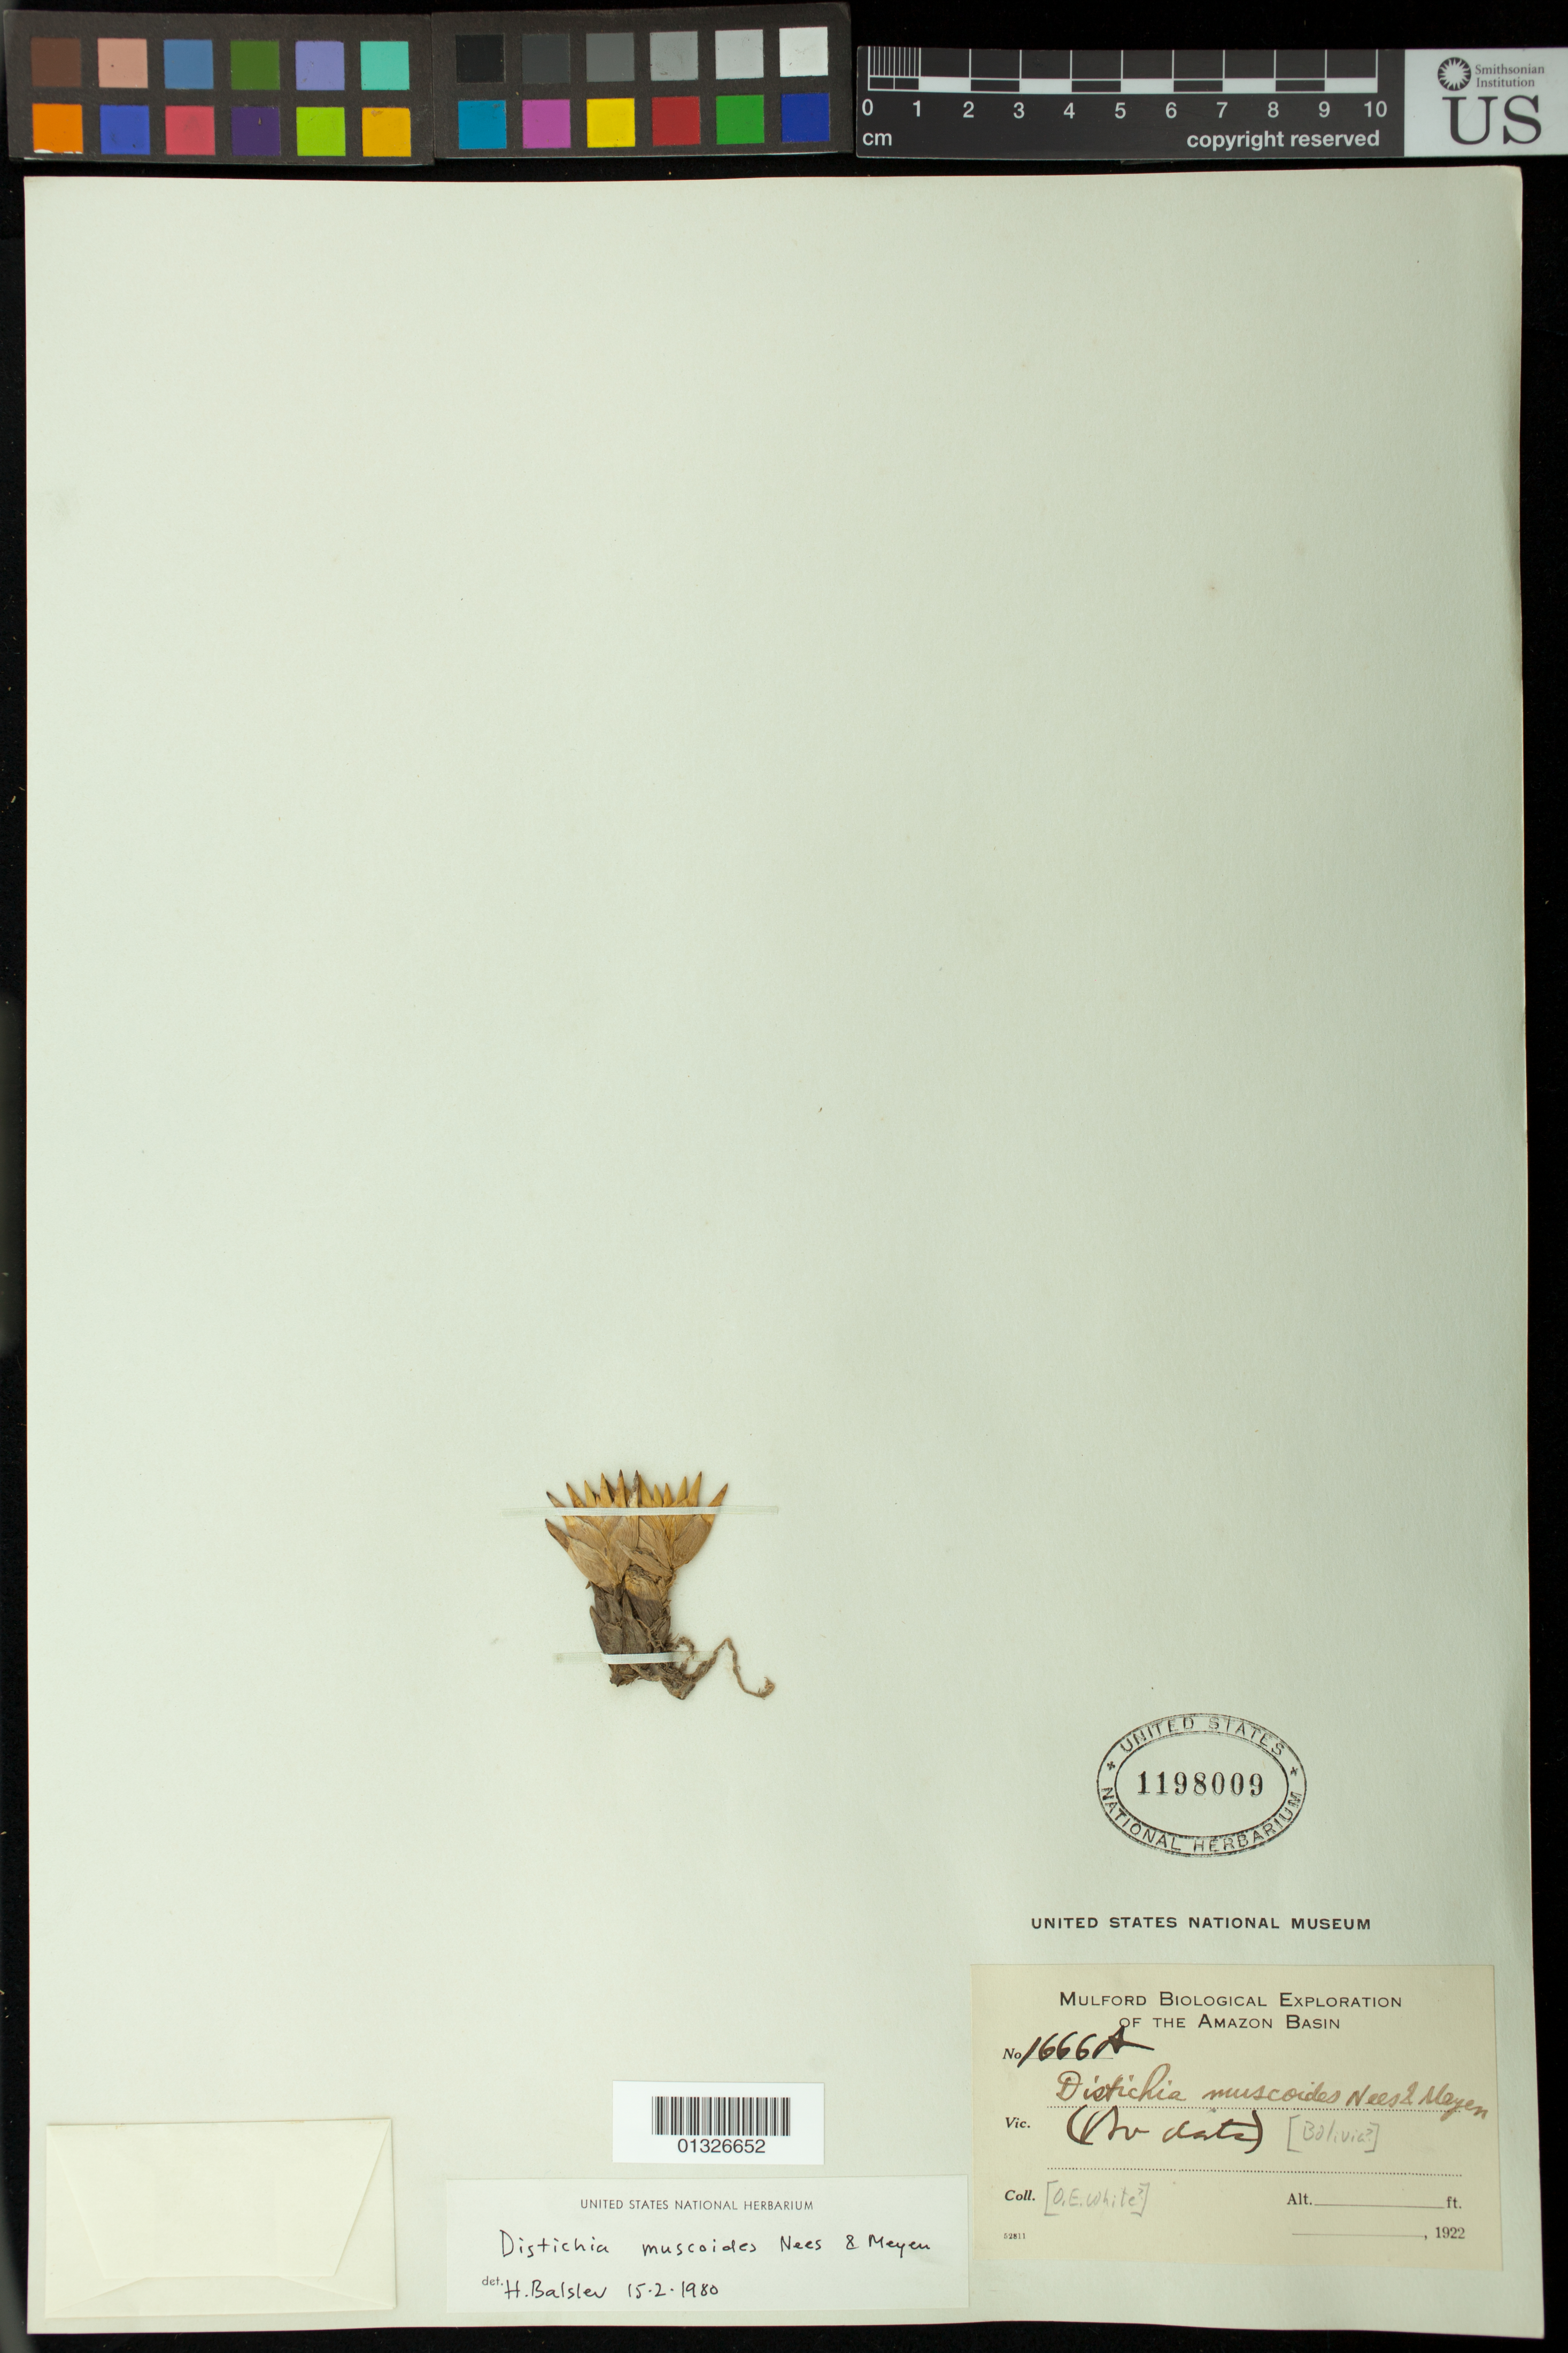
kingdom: Plantae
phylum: Tracheophyta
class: Liliopsida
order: Poales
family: Juncaceae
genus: Distichia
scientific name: Distichia muscoides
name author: Nees & Meyen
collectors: O. E. White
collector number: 1666/A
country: Bolivia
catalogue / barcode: US 1198009